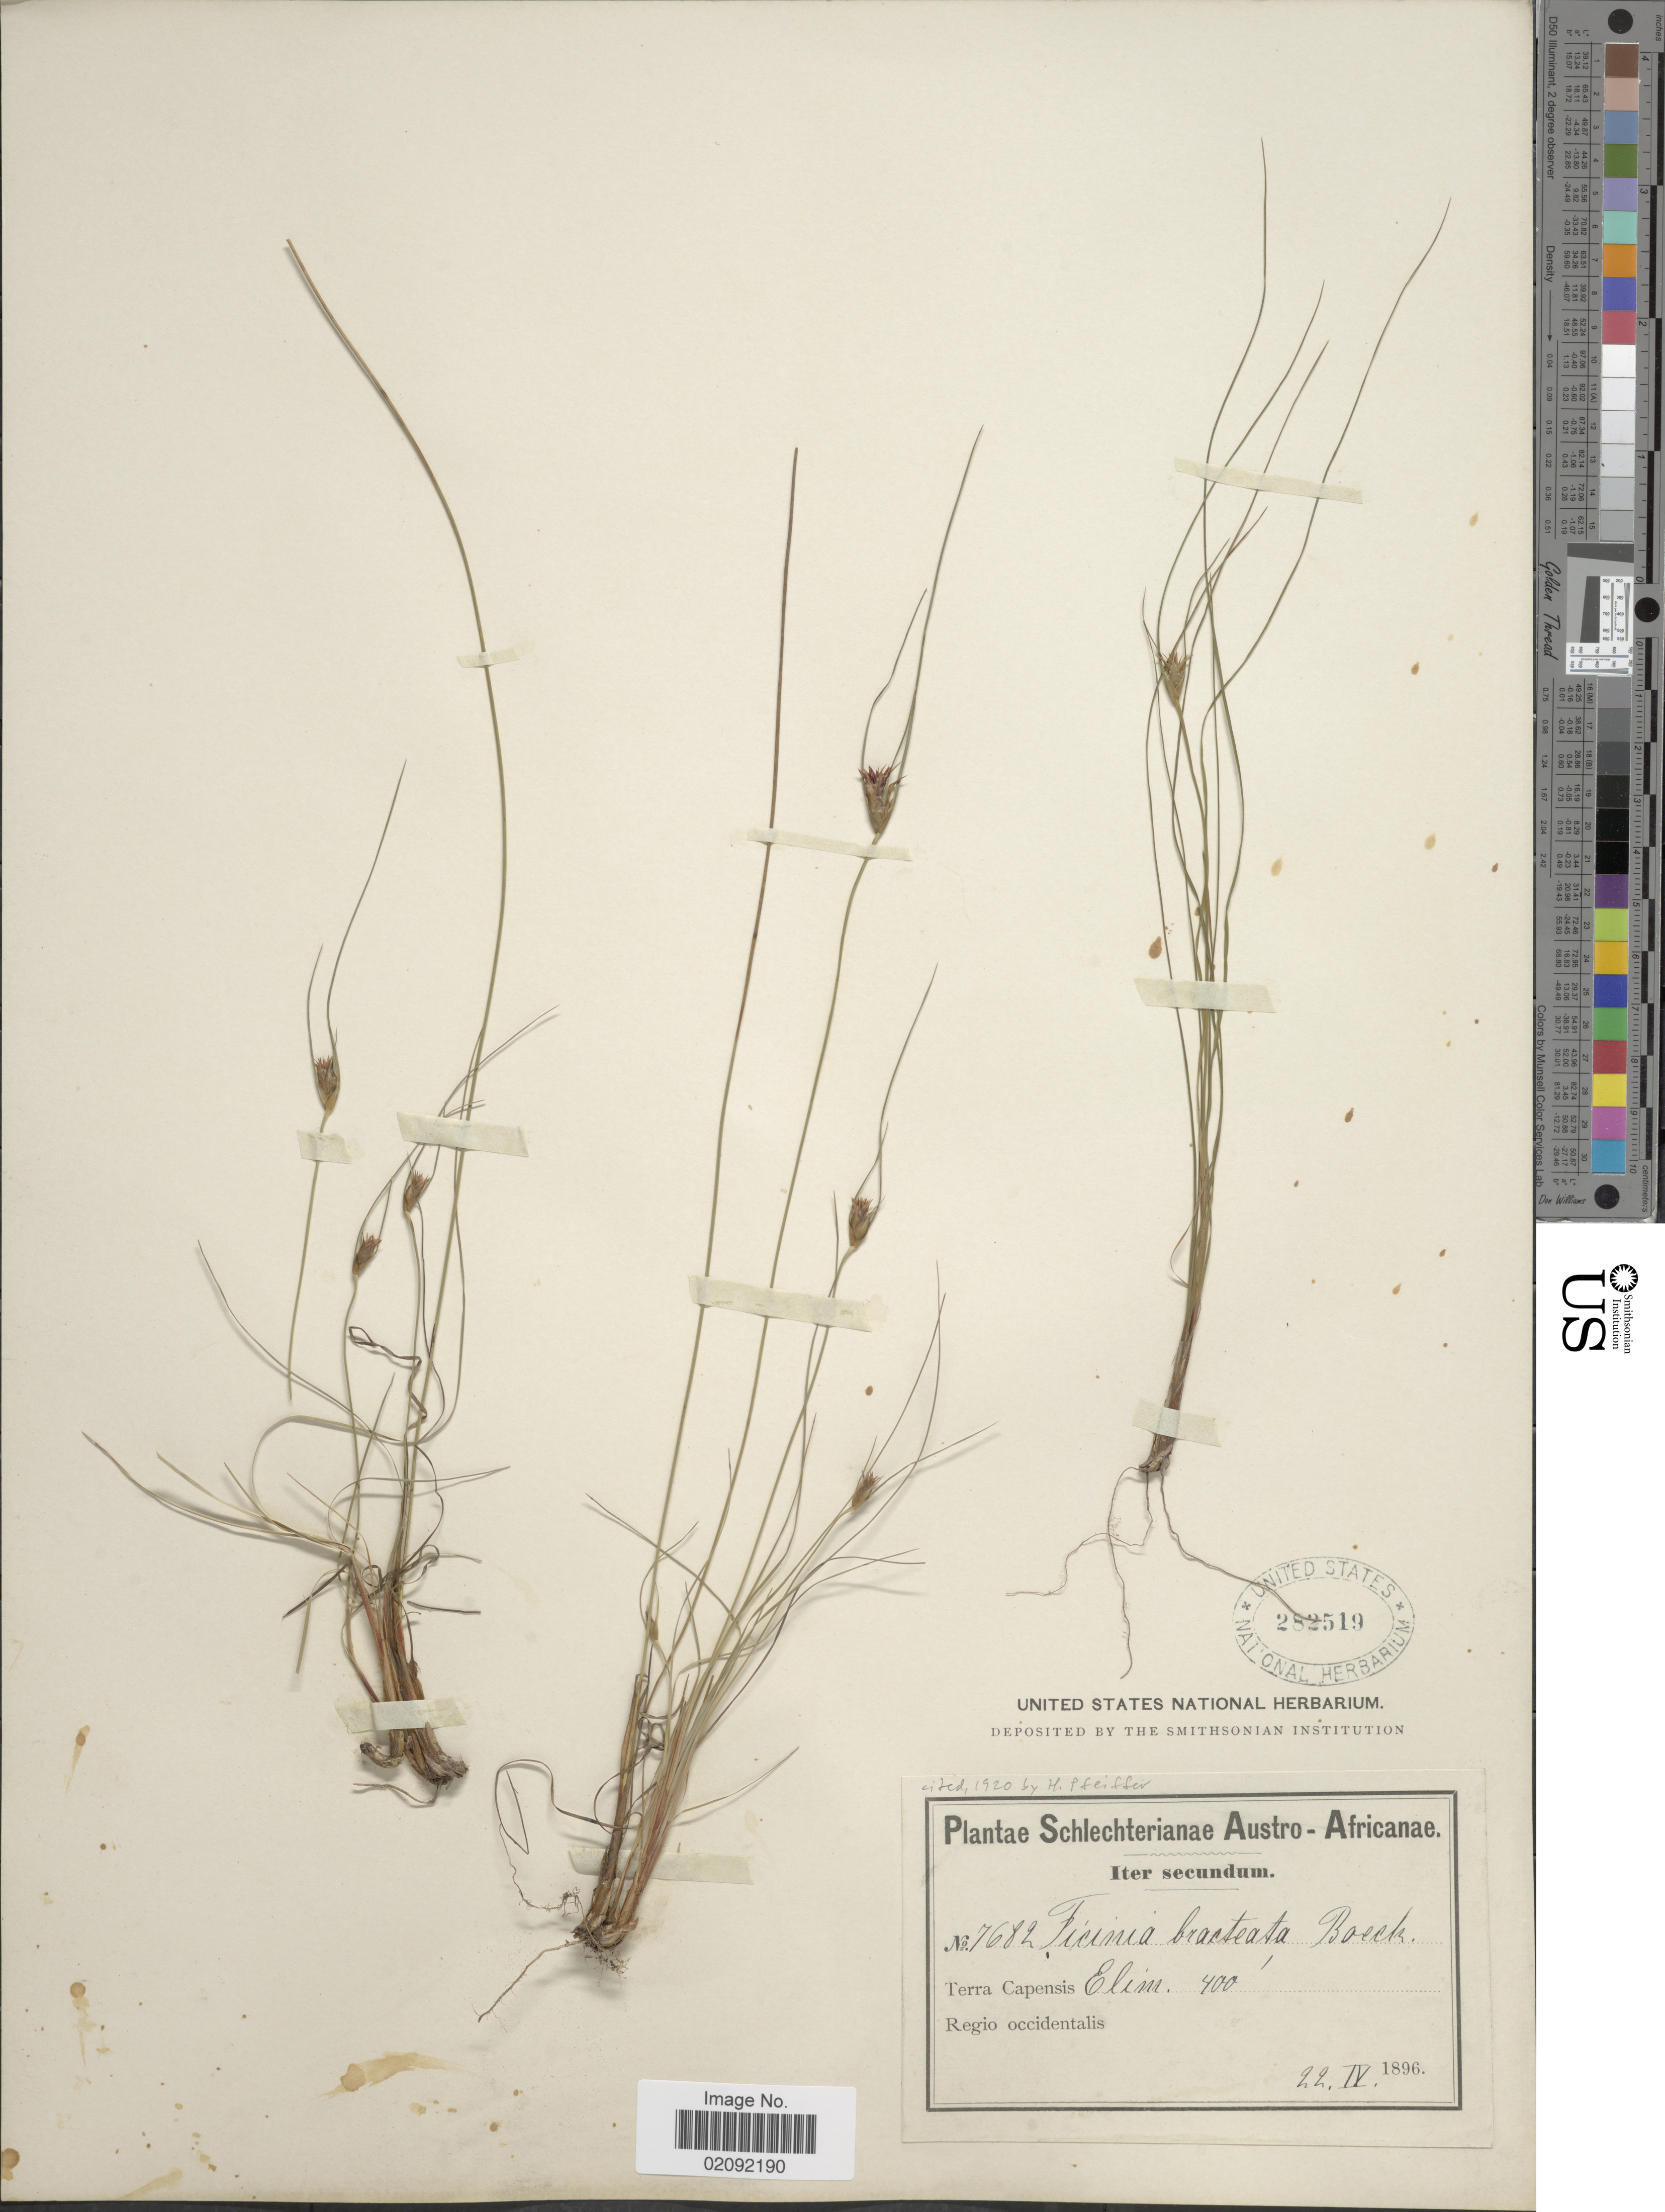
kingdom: Plantae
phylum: Tracheophyta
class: Liliopsida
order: Poales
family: Cyperaceae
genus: Ficinia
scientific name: Ficinia nigrescens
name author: (Schrad.) J. Raynal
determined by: Strong, Mark T., (BOT), Smithsonian Institution - National Museum of Natural History (UNITED STATES)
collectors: Schlechter, --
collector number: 7682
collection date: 1896-04-22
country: South Africa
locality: Austro-Africanae, Terra Capensis, Elim, Regio occidentalis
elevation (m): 122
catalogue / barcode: US 282519